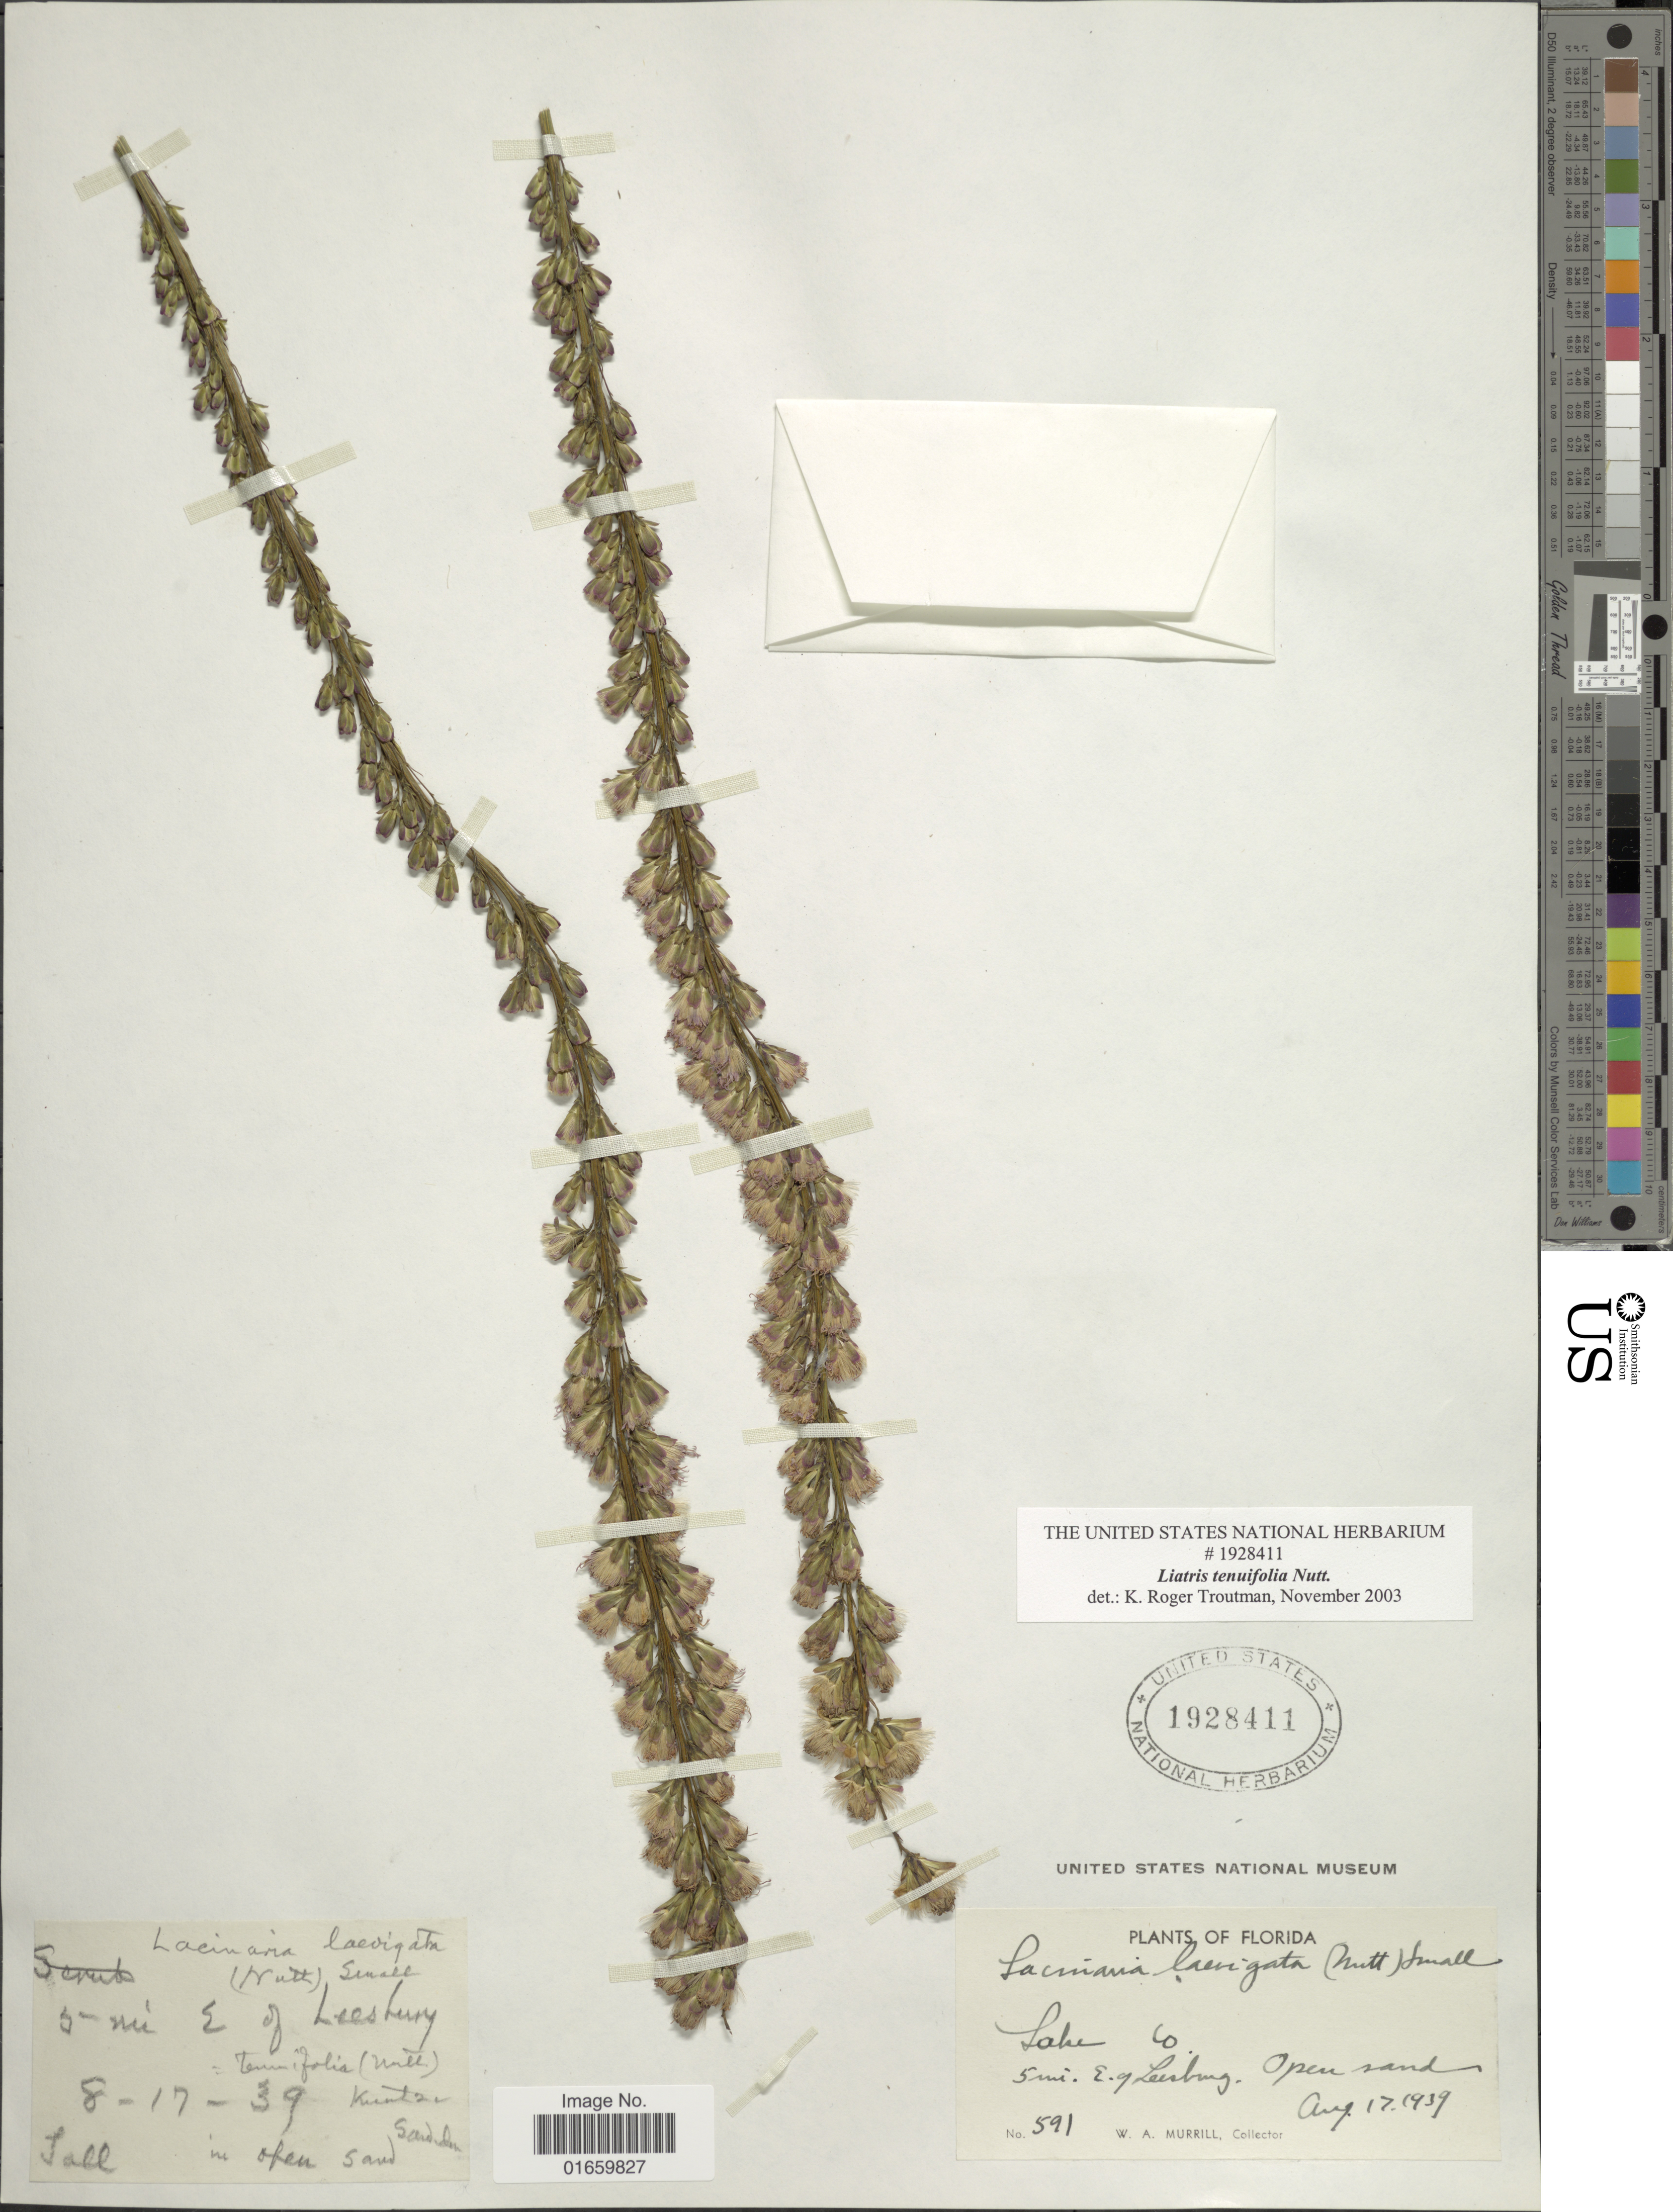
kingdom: Plantae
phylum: Tracheophyta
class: Magnoliopsida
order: Asterales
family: Asteraceae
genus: Liatris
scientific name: Liatris tenuifolia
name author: Nutt.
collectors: W. A. Murrill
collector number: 591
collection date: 1939-08-17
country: United States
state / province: Florida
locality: Lake Co. 5 mi. E. G. Leesburg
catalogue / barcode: US 1928411